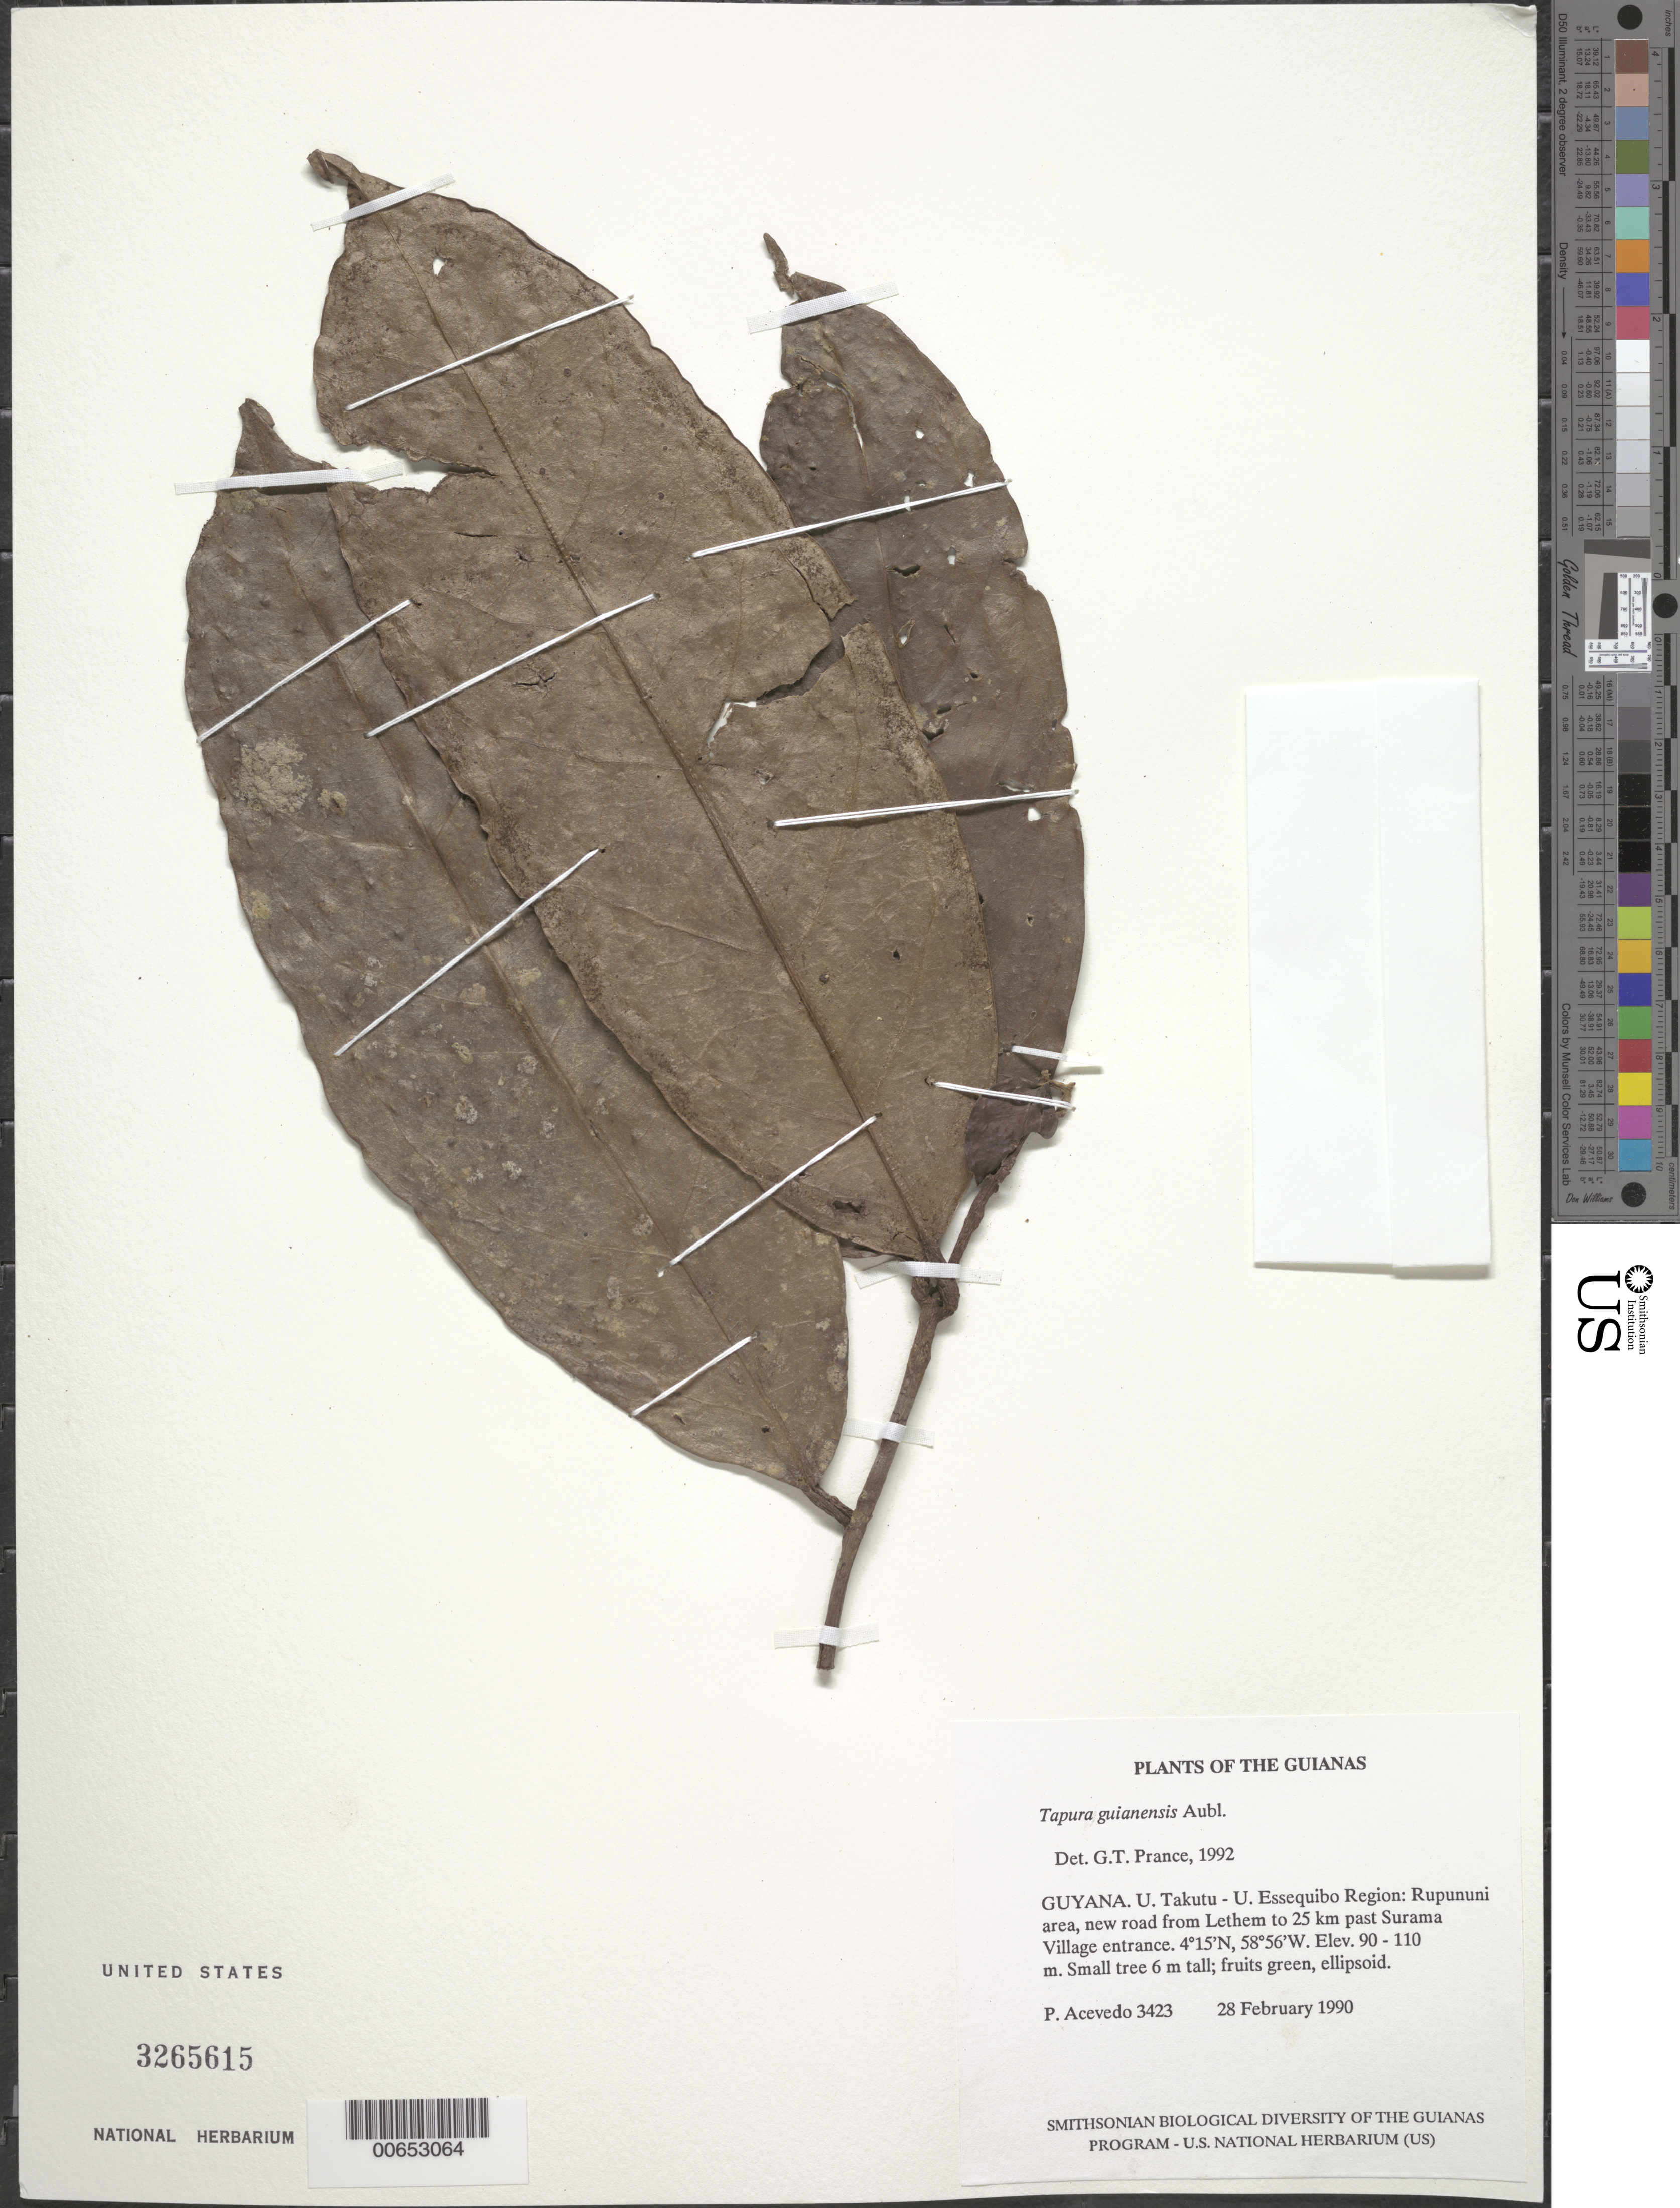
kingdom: Plantae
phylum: Tracheophyta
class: Magnoliopsida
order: Malpighiales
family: Dichapetalaceae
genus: Tapura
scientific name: Tapura guianensis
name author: Aubl.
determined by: Prance, G. T.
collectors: P. Acevedo-Rodr.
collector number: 3423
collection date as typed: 28 Feb 1990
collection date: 1990-02-28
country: Guyana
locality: U. Takutu - U. Essequibo. Rupununi area, new road from Lethem to 25 km past Surama Village entrance.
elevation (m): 90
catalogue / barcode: US 3265615